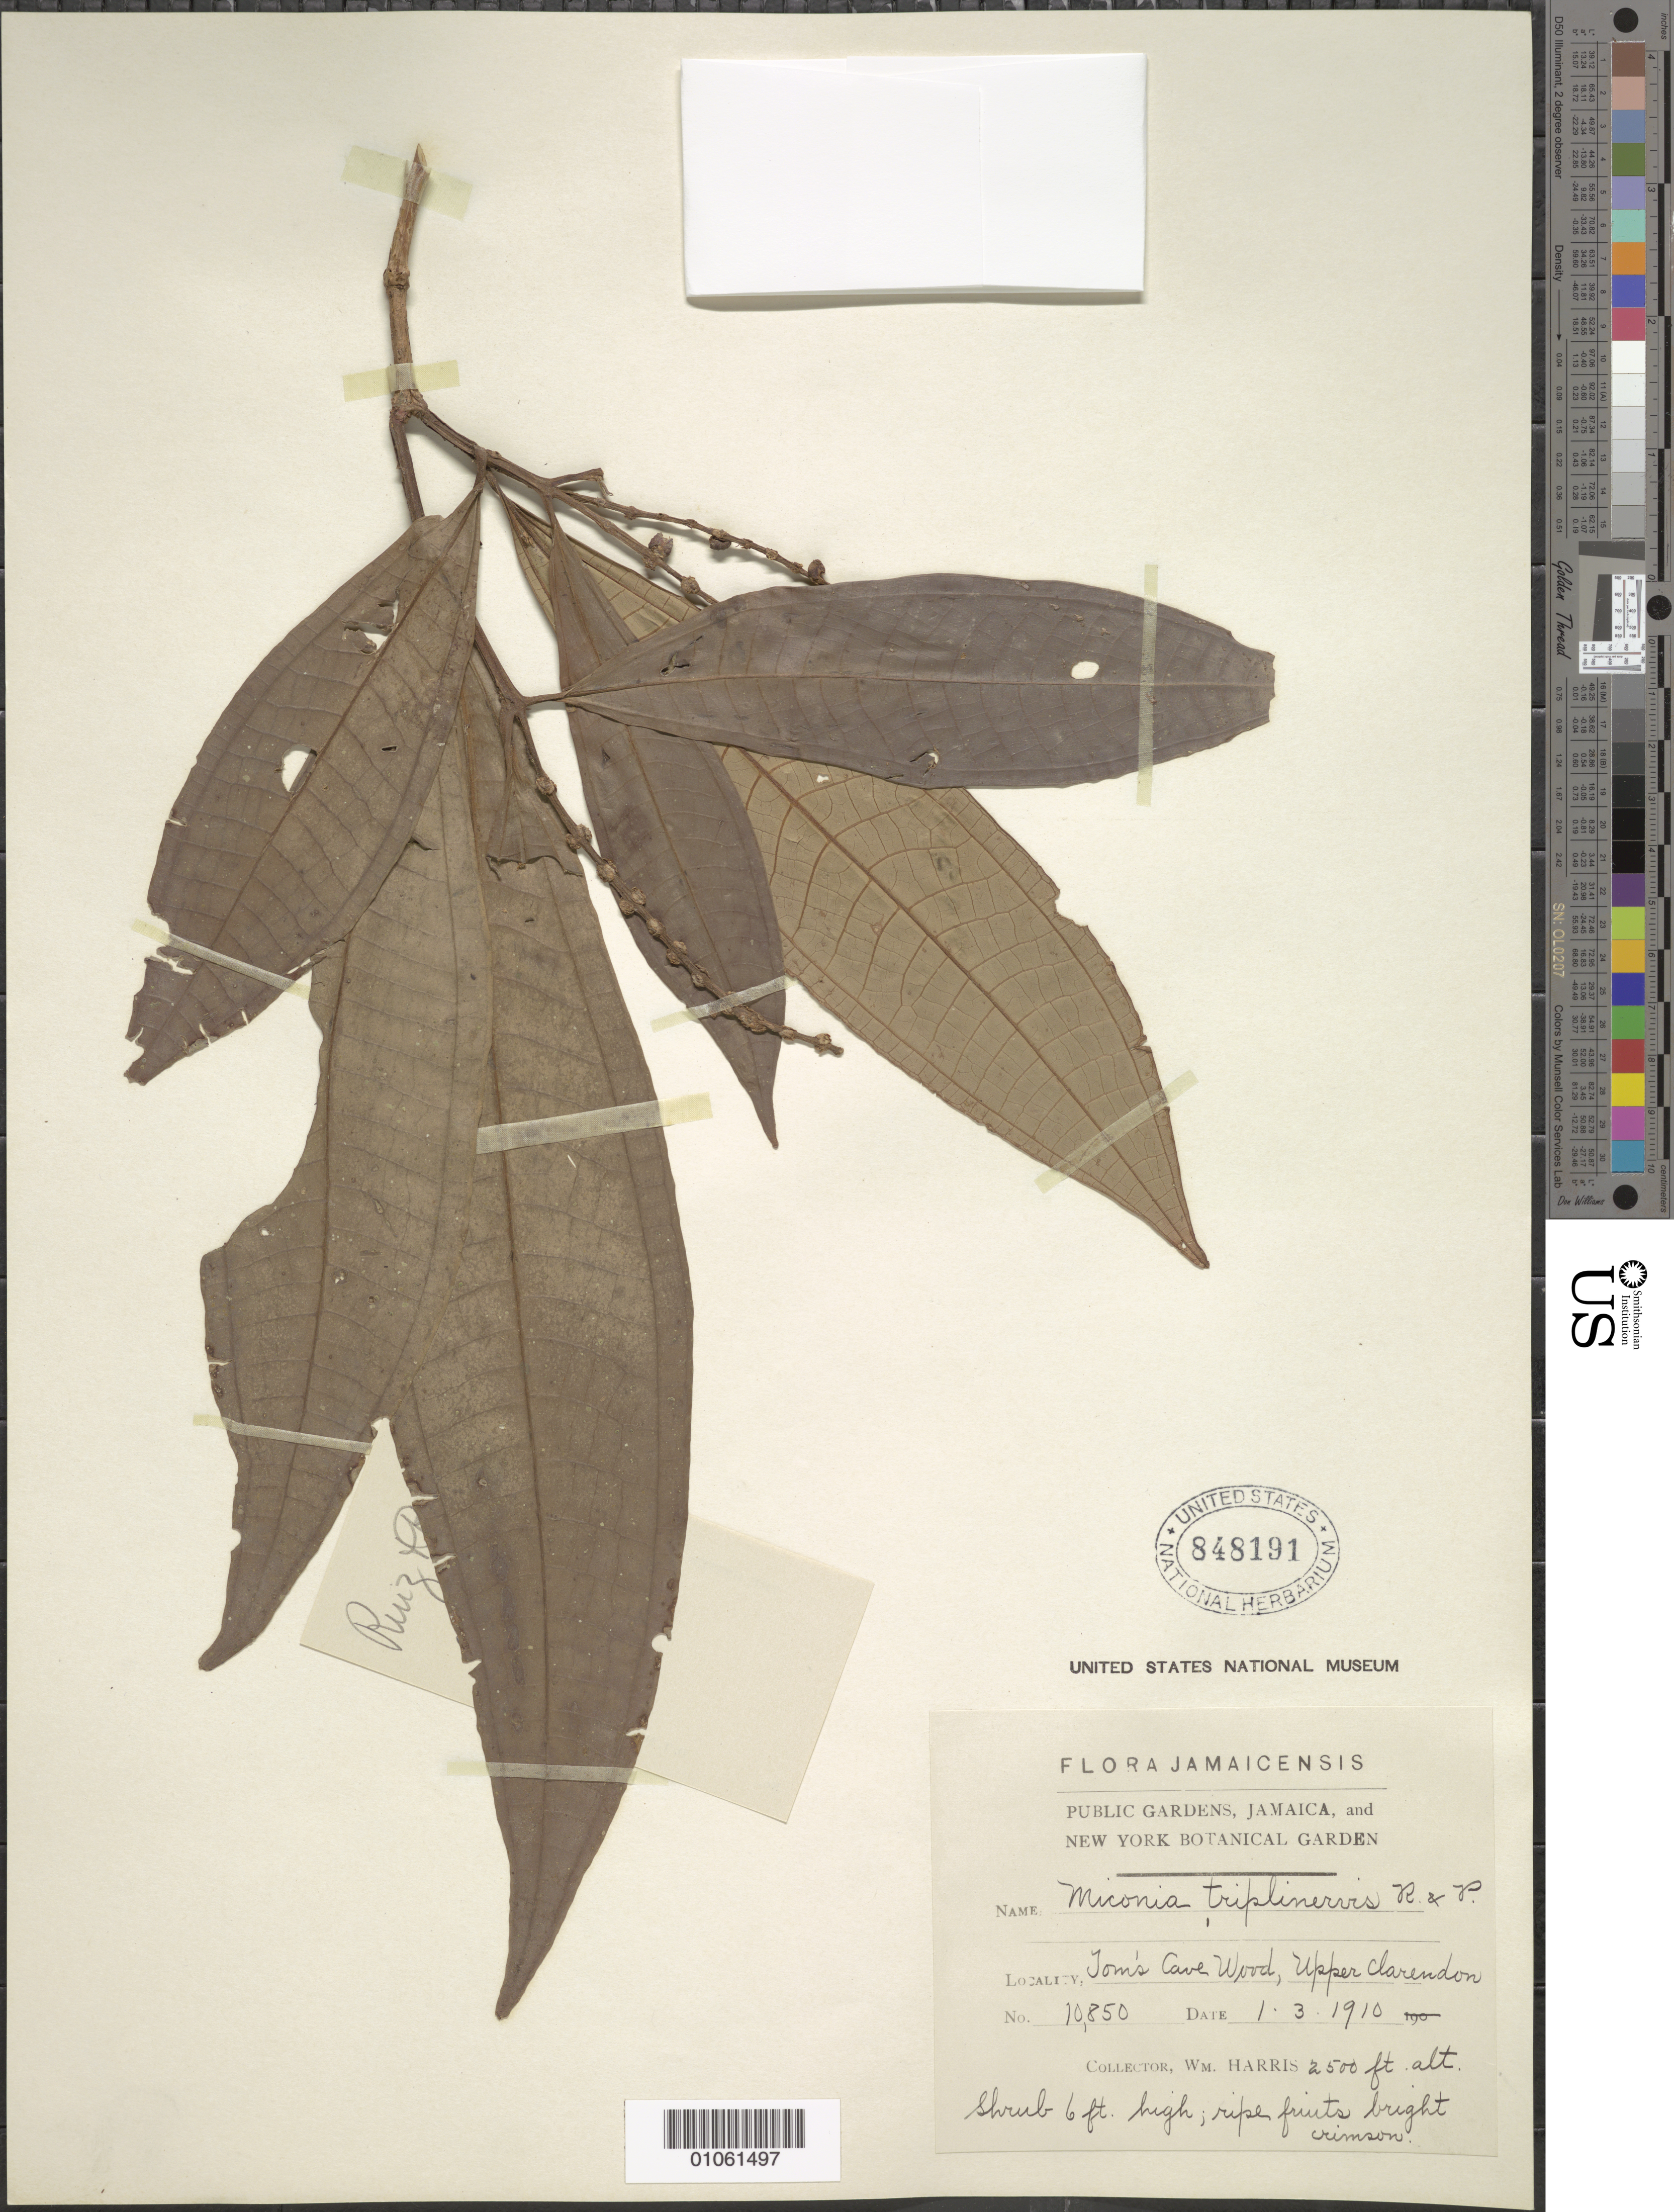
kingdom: Plantae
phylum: Tracheophyta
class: Magnoliopsida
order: Myrtales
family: Melastomataceae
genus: Miconia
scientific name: Miconia triplinervis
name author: Ruiz & Pav.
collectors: W. Harris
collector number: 10850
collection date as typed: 01 Mar 1910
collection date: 1910-03-01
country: Jamaica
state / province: Clarendon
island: Jamaica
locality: Tom's Cave Wood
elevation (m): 762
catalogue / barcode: US 848191